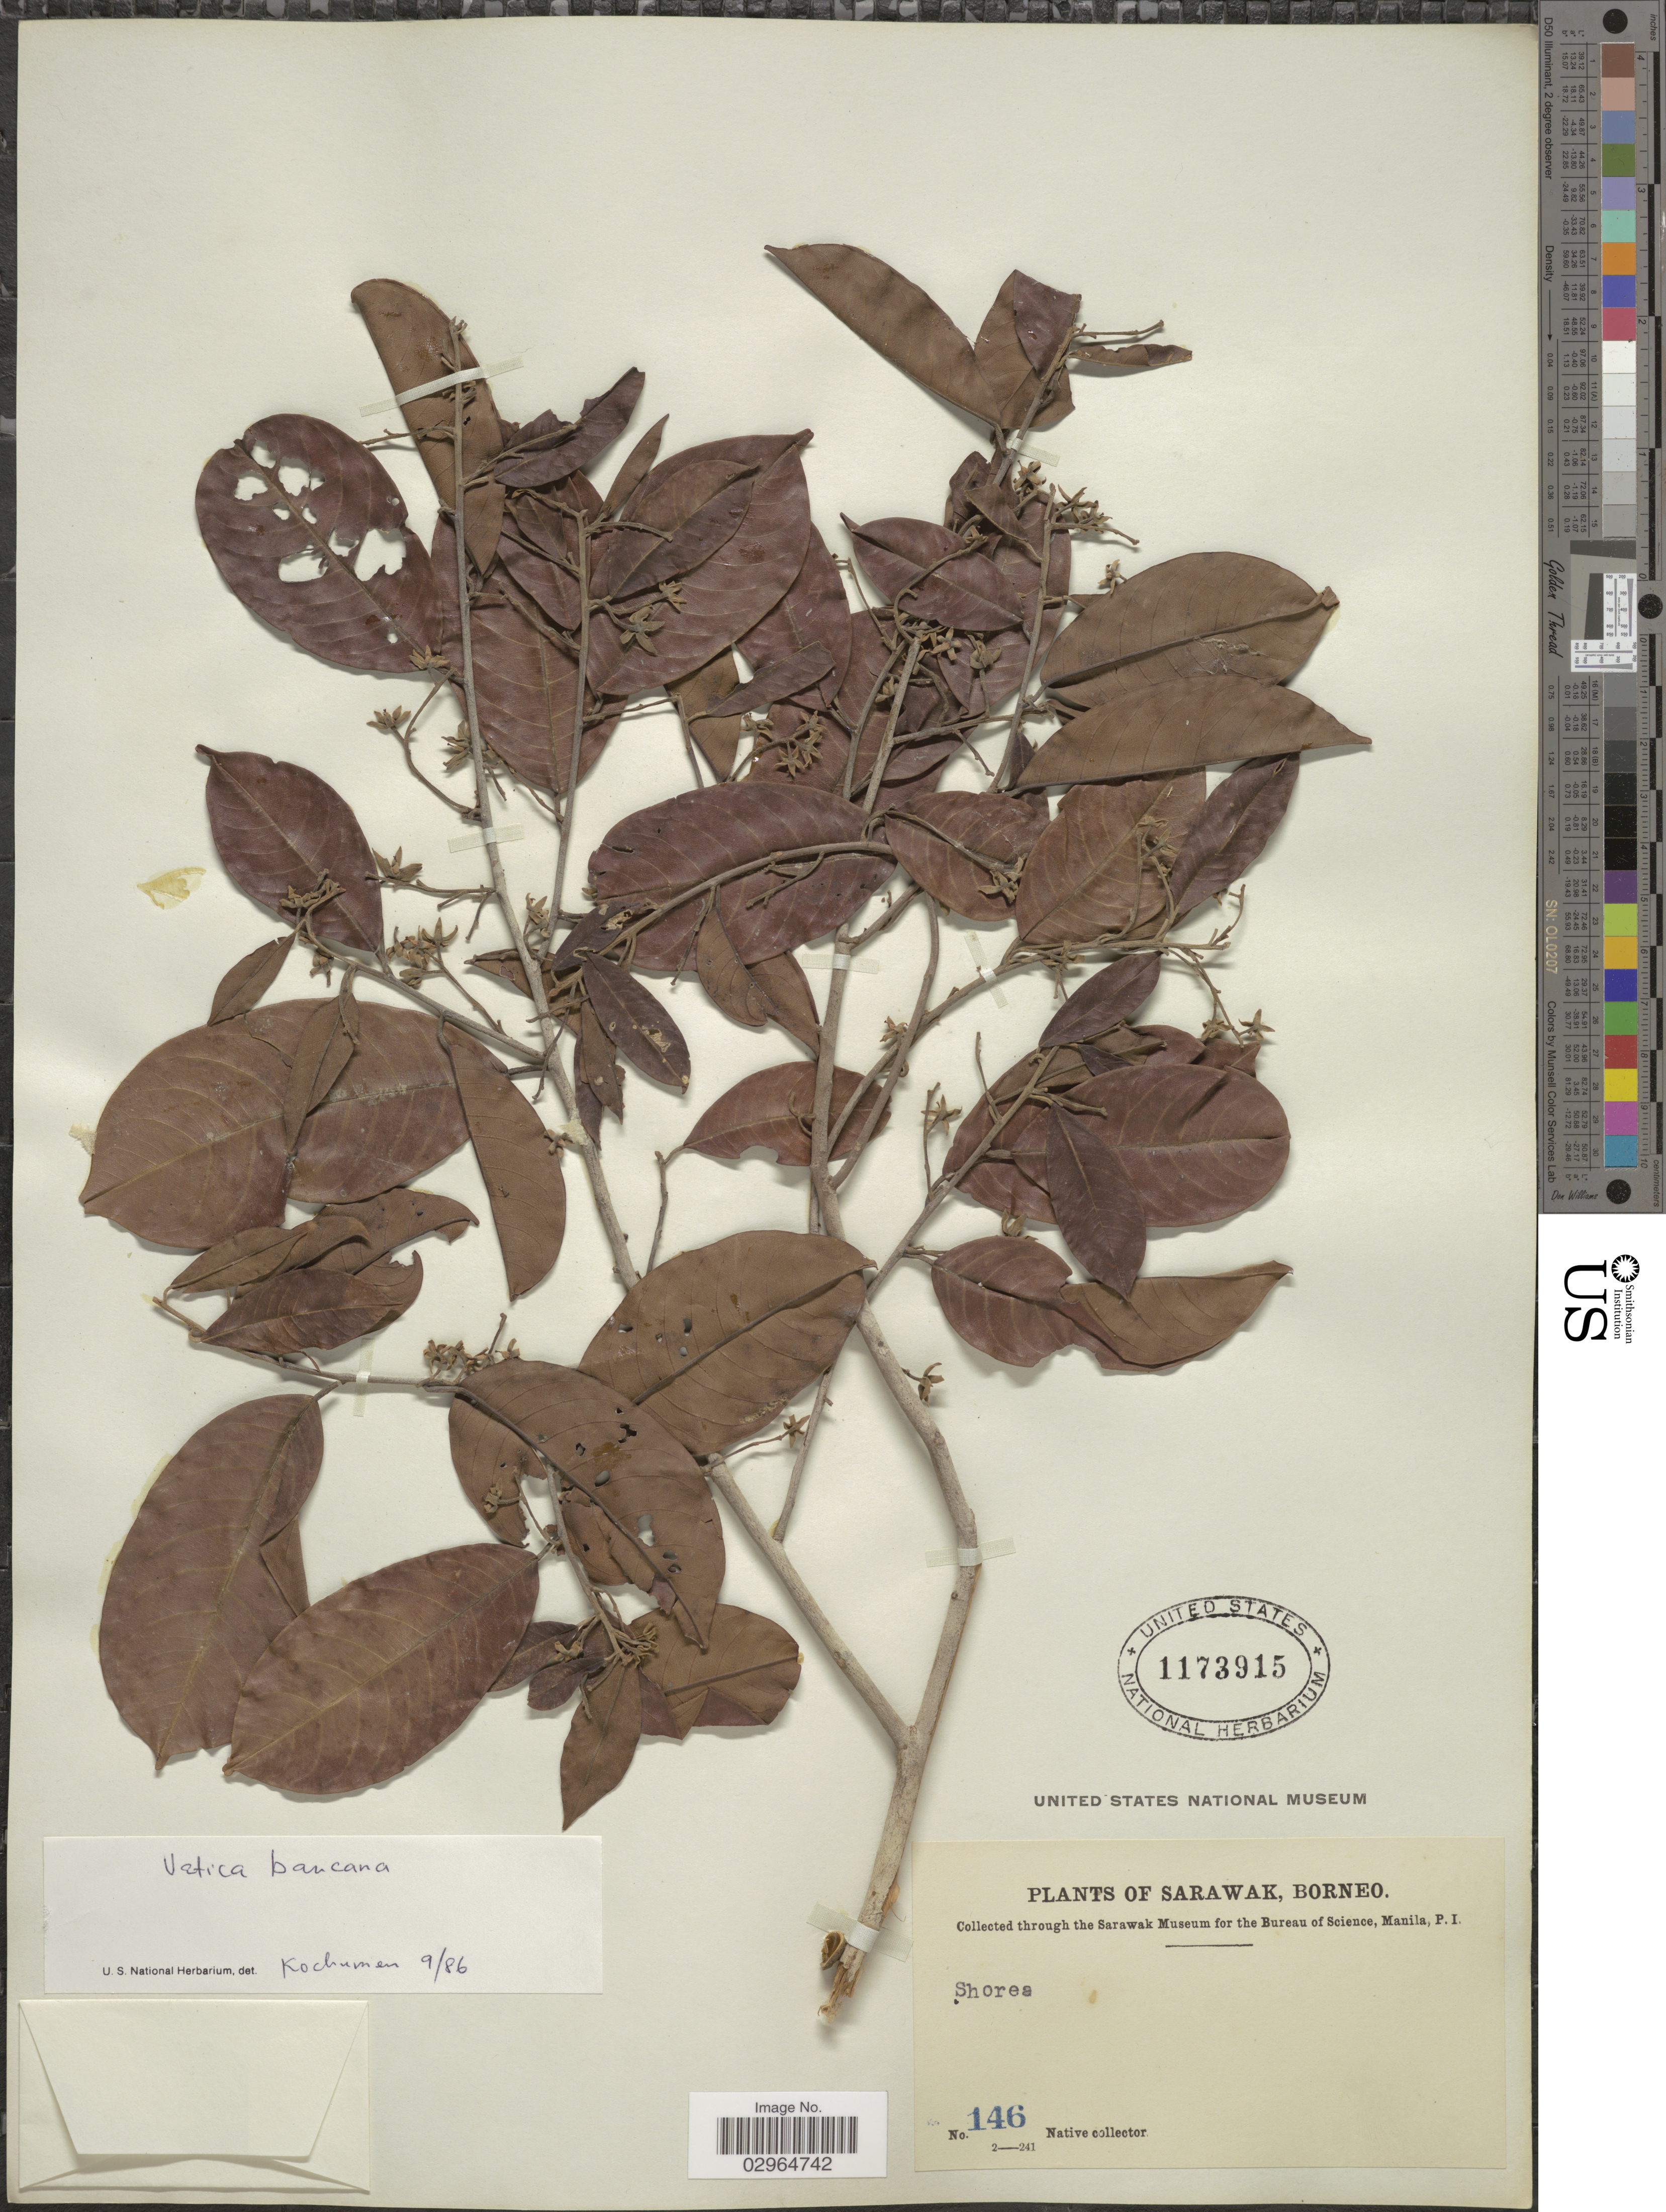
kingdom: Plantae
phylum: Tracheophyta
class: Magnoliopsida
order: Malvales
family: Dipterocarpaceae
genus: Vatica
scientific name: Vatica bancana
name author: Scheff.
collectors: Native collector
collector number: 146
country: Malaysia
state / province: Sarawak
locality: Borneo.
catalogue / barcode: US 1173915